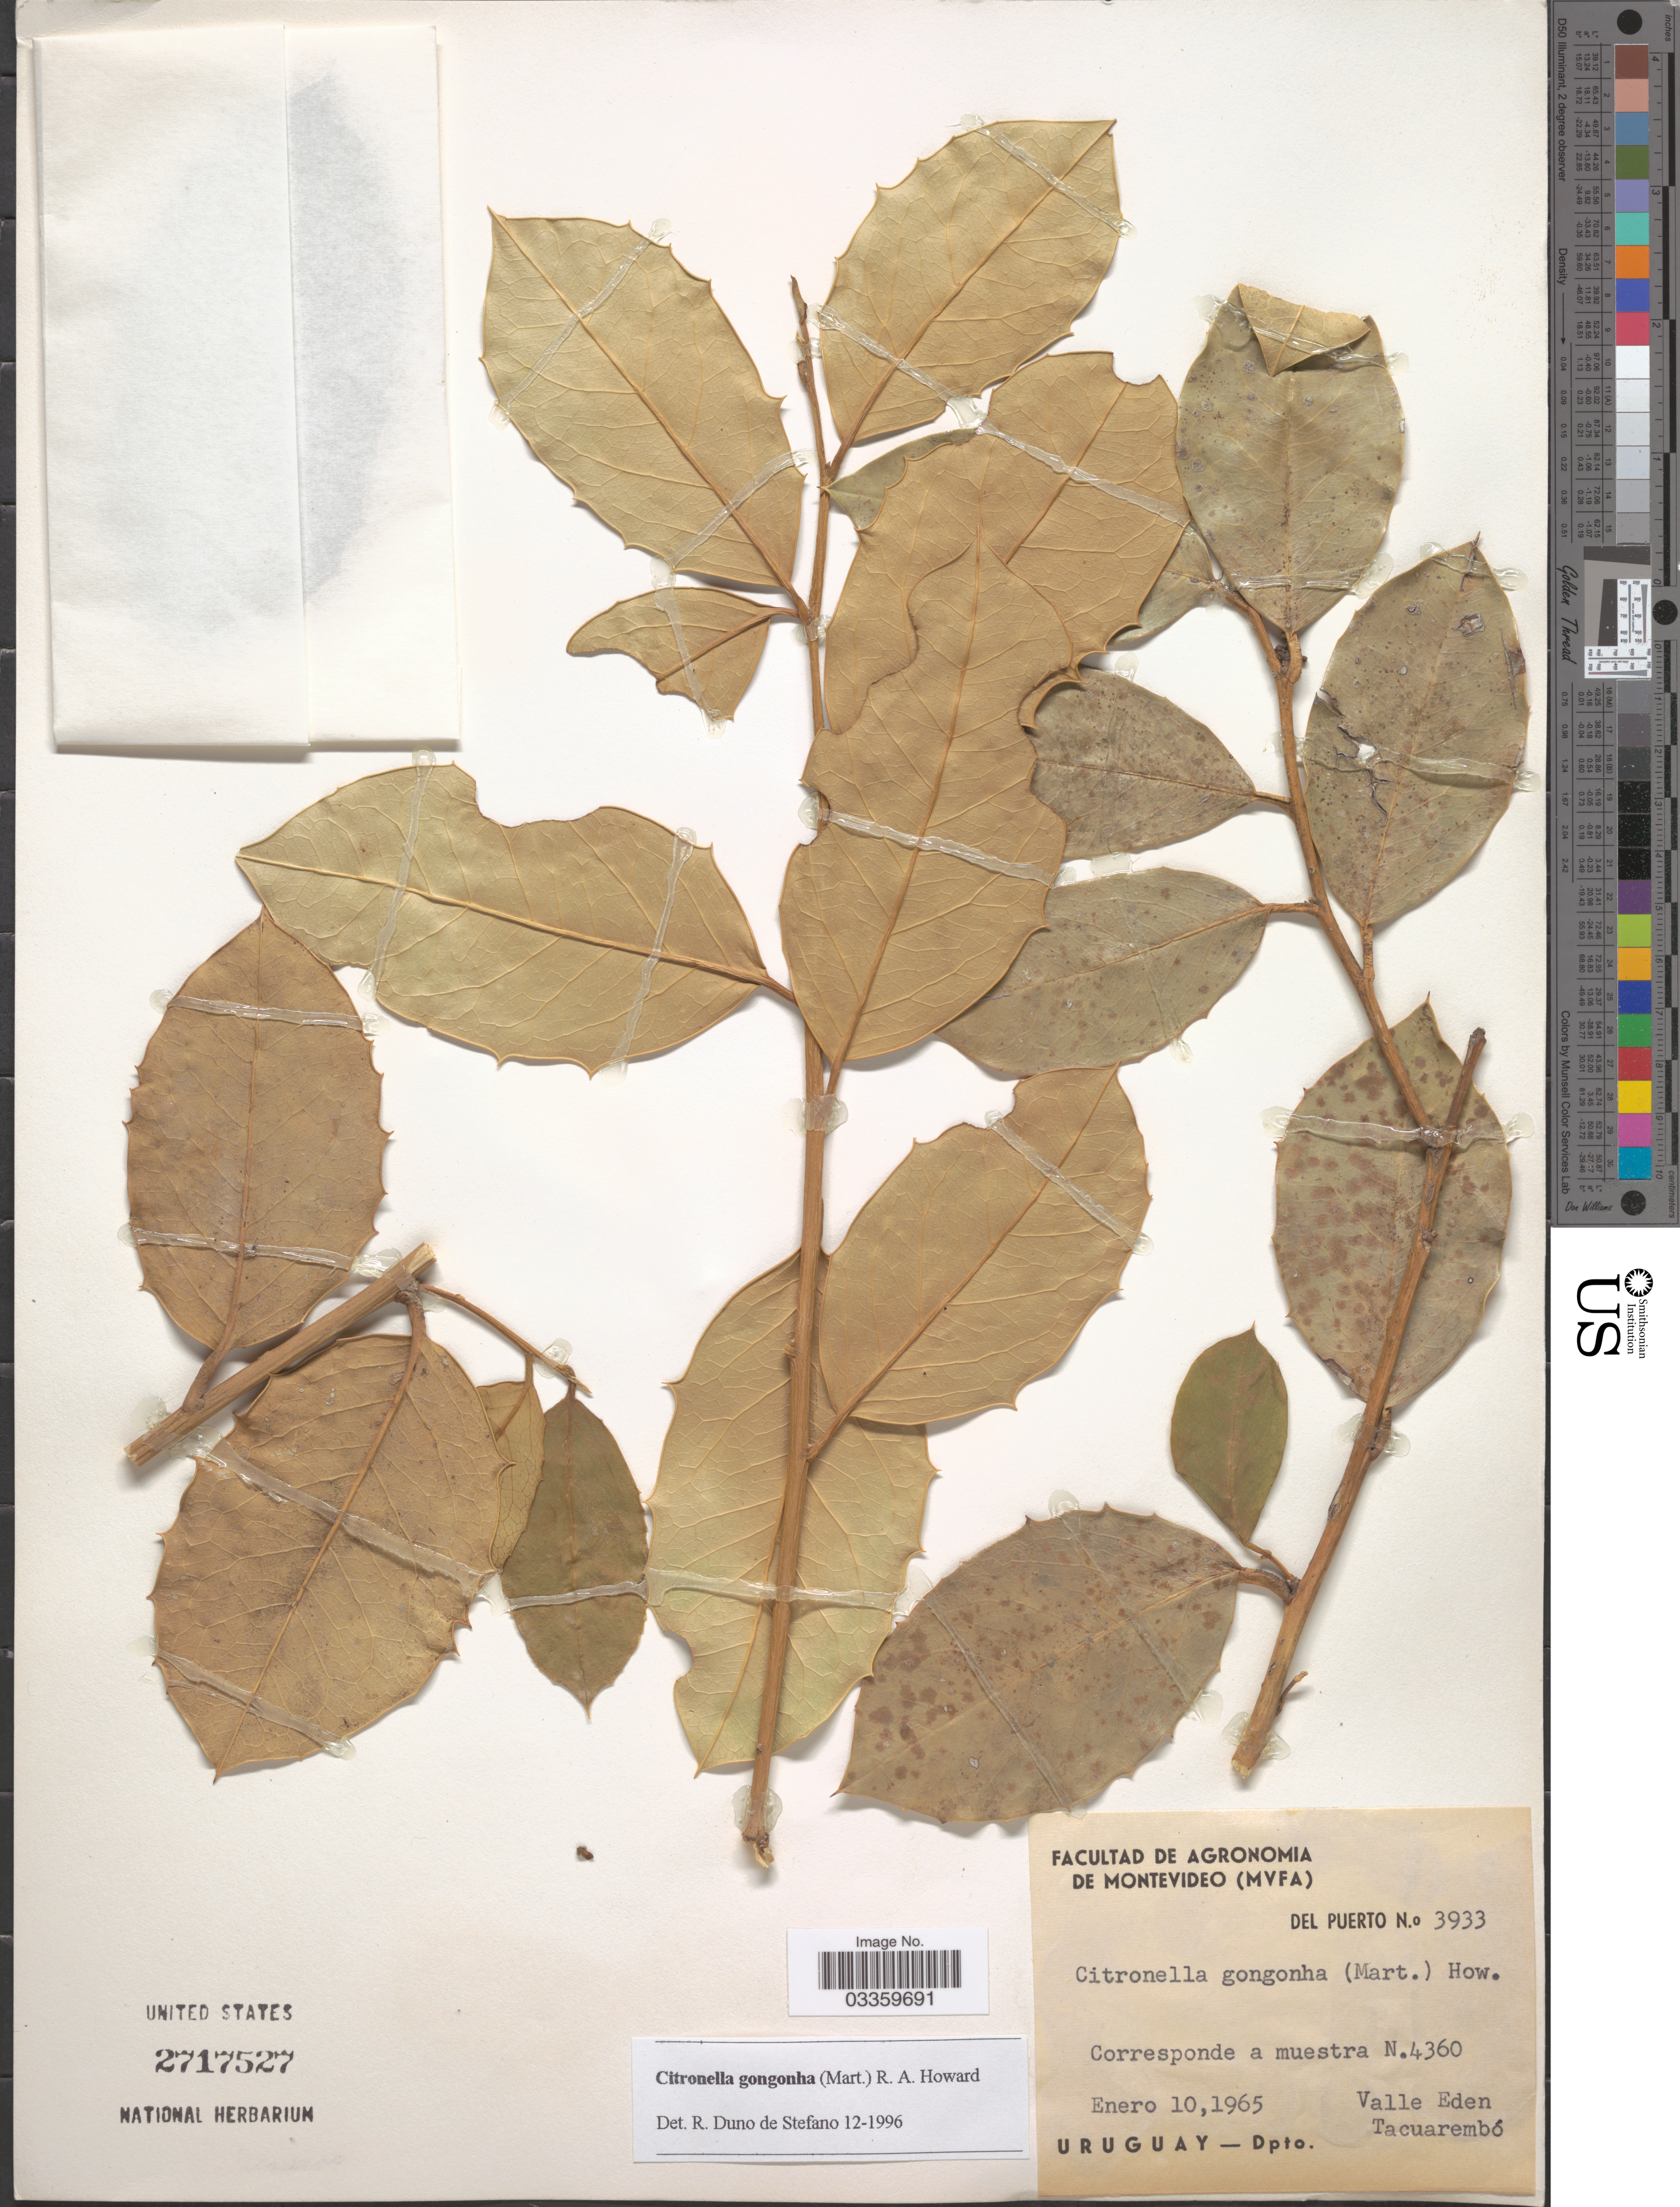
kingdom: Plantae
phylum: Tracheophyta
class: Magnoliopsida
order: Cardiopteridales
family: Cardiopteridaceae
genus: Citronella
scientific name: Citronella gongonha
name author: (Mart.) R.A. Howard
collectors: Del Puerto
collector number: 3933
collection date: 1965-01-10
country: Uruguay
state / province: Tacuarembó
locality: Valle Eden.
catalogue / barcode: US 2717527